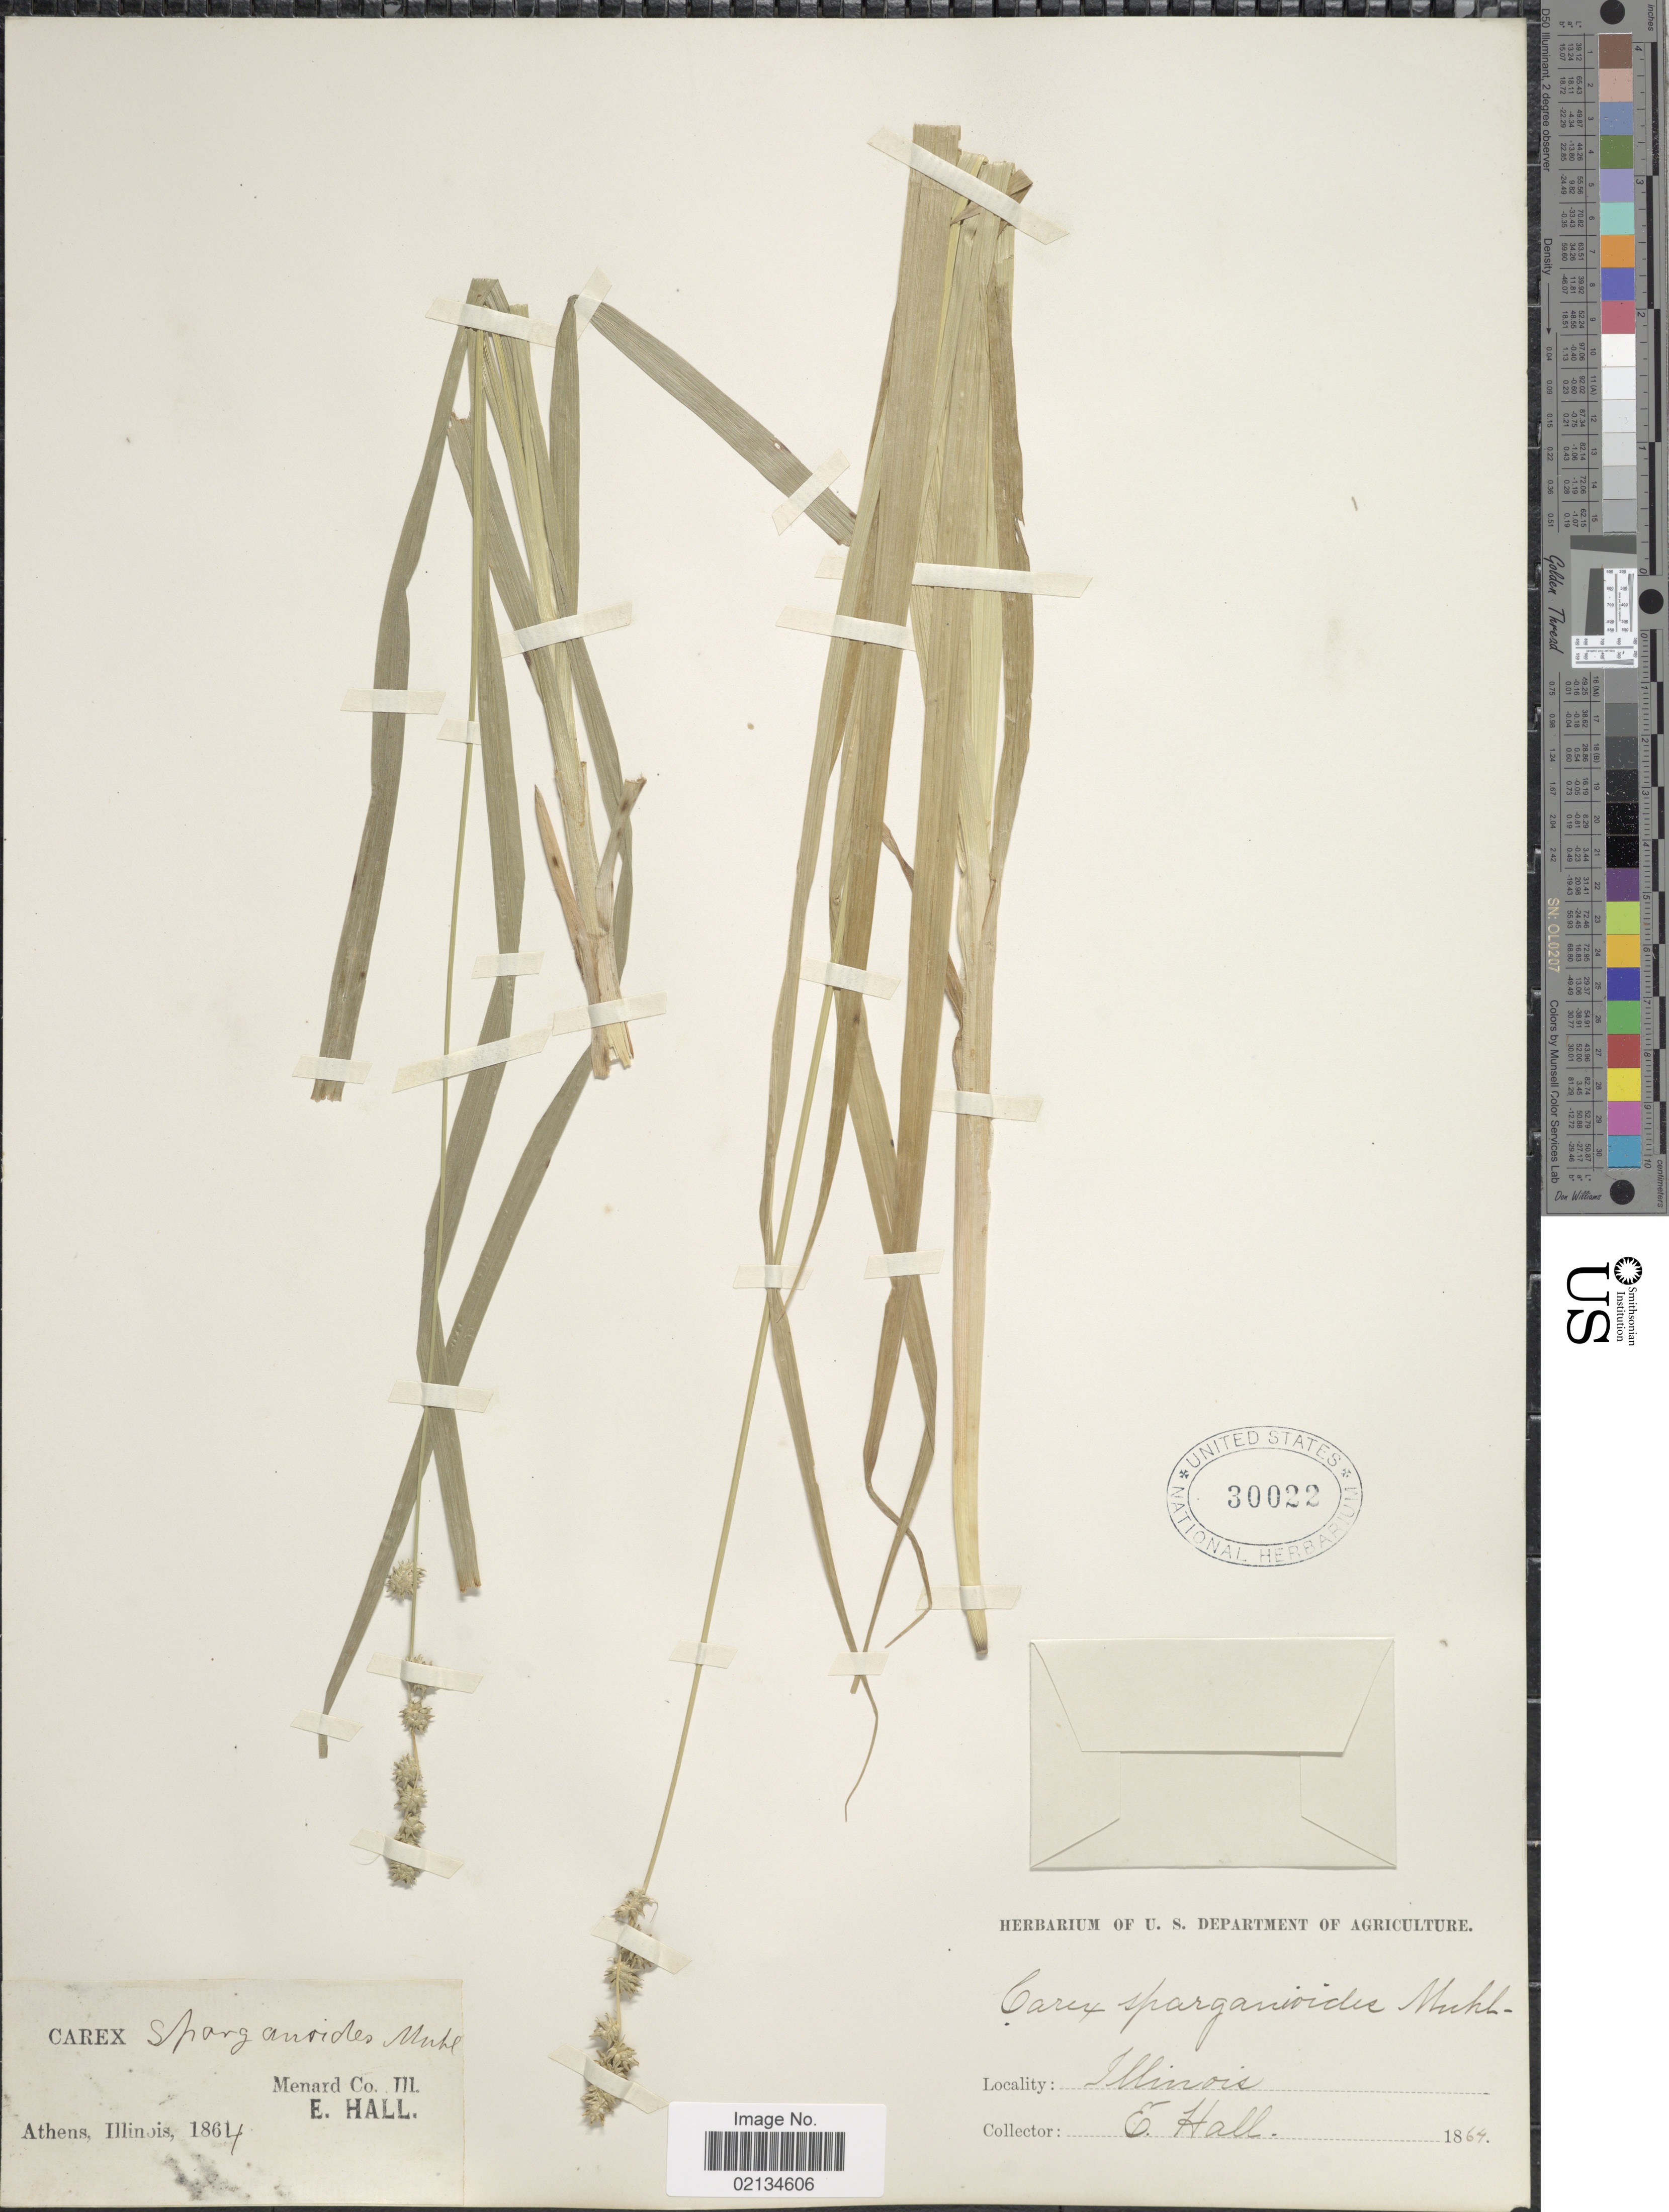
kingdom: Plantae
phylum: Tracheophyta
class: Liliopsida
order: Poales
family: Cyperaceae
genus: Carex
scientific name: Carex sparganioides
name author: Muhl. ex Willd.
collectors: E. Hall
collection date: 1864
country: United States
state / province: Illinois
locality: Menard Co., Athens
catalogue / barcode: US 30022